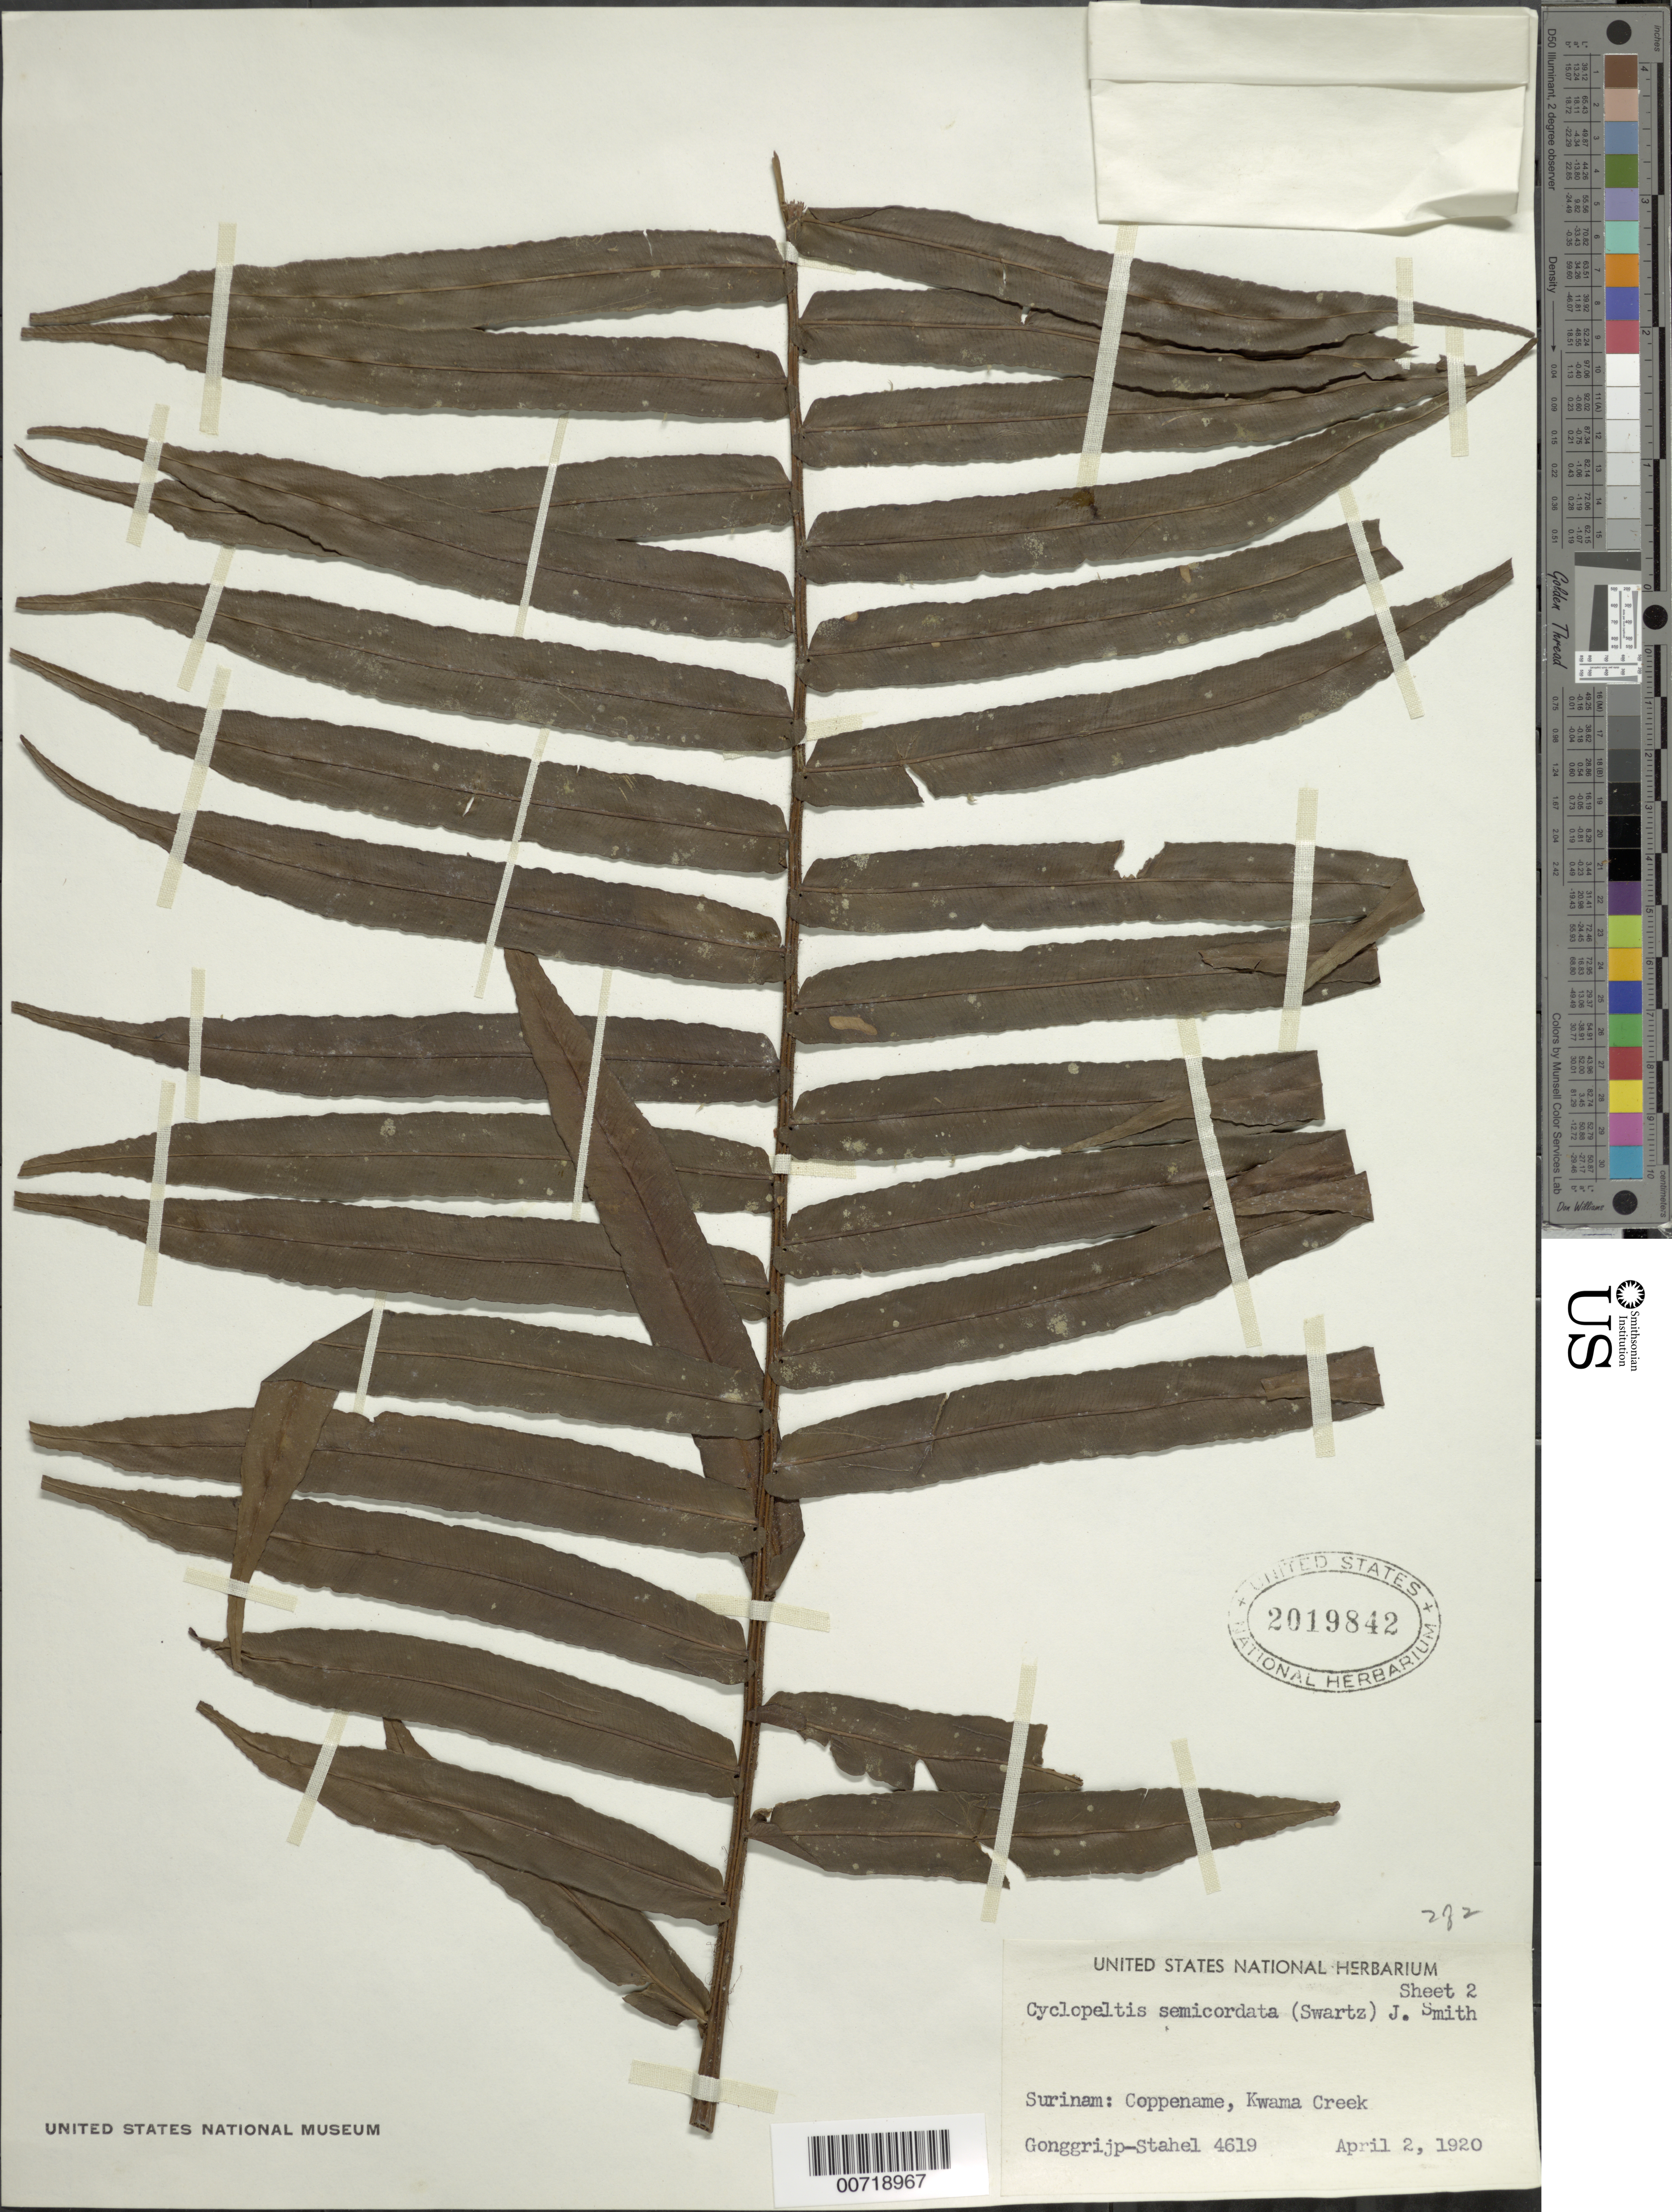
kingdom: Plantae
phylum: Tracheophyta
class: Polypodiopsida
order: Polypodiales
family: Lomariopsidaceae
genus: Cyclopeltis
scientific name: Cyclopeltis semicordata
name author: (Sw.) J. Sm.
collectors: -. Gongryp & -. Stahel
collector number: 4619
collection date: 1920-04-02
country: Suriname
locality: Coppename, Kwam Creek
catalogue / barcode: US 2019842